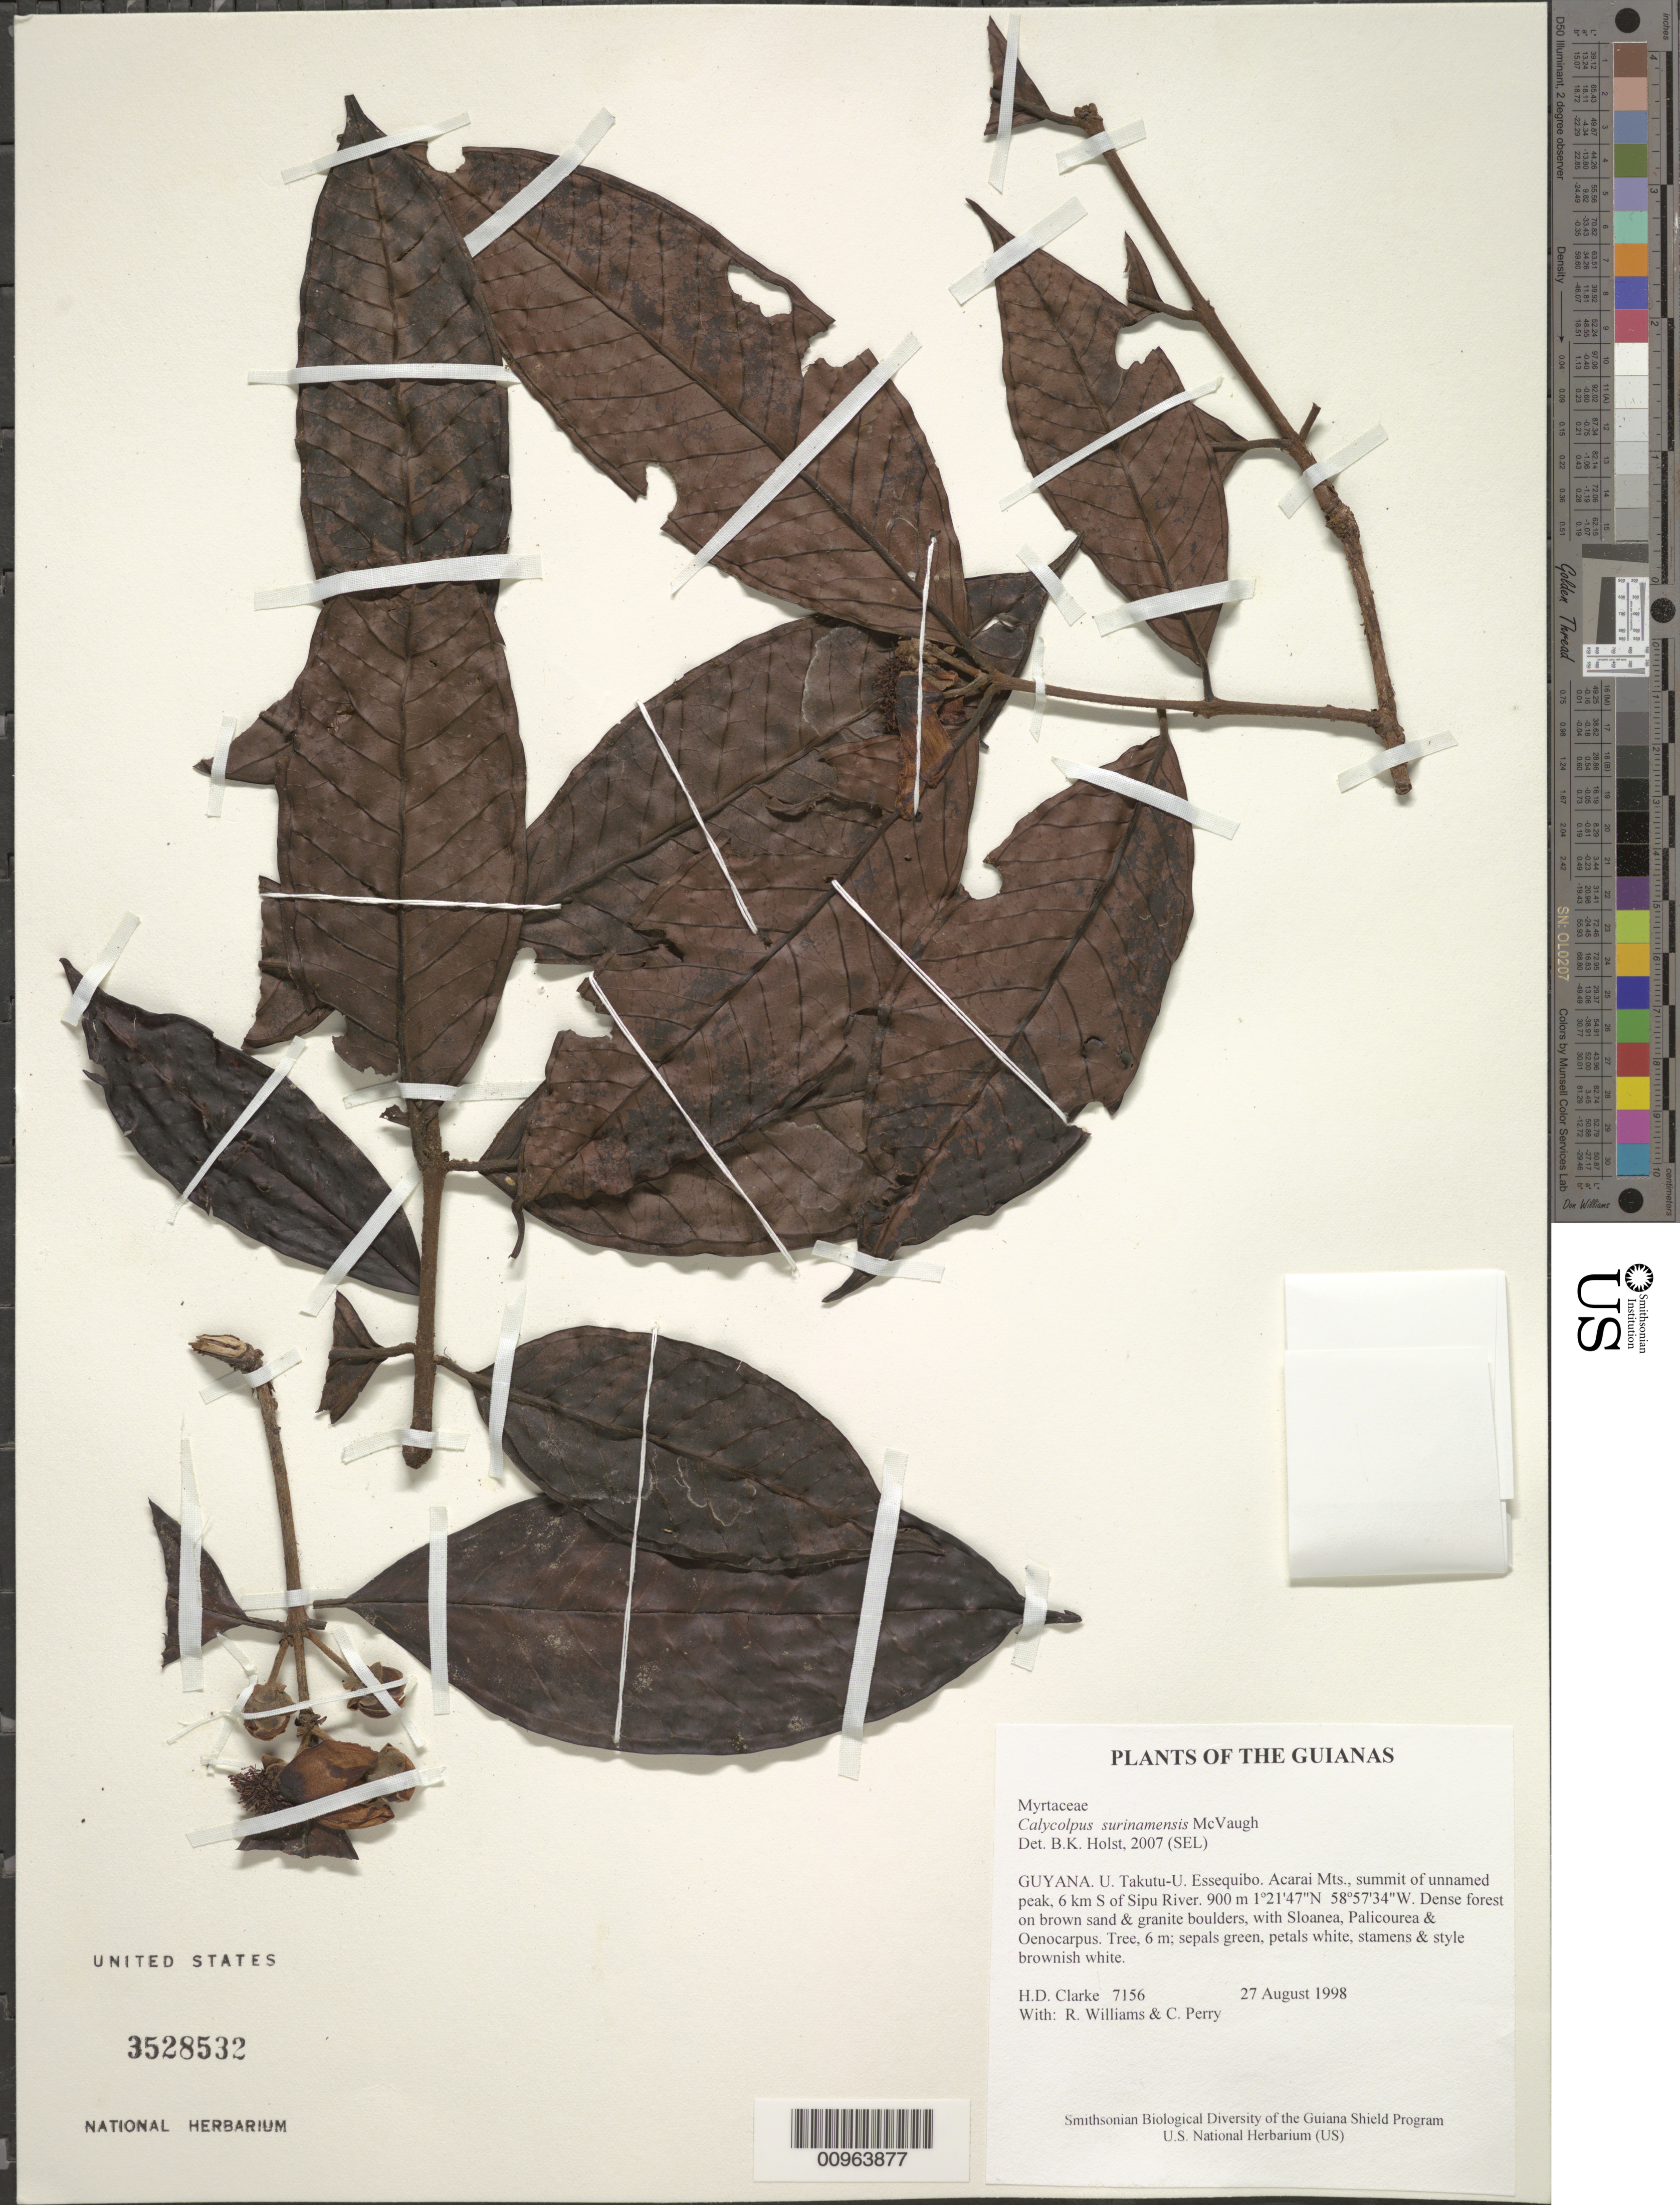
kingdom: Plantae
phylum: Tracheophyta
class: Magnoliopsida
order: Myrtales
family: Myrtaceae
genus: Calycolpus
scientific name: Calycolpus surinamensis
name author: McVaugh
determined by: Holst, Bruce K.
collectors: H. D. Clarke, R. Williams & C. Perry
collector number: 7156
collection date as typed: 27 August 1998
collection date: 1998-08-27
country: Guyana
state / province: U. Takutu-U. Essequibo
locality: Acarai Mts., summit of unnamed peak, 6 km S of Sipu River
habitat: Dense forest on brown sand & granite boulders, with Sloanea, Palicourea & Oenocarpus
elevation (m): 900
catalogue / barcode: US 3528532